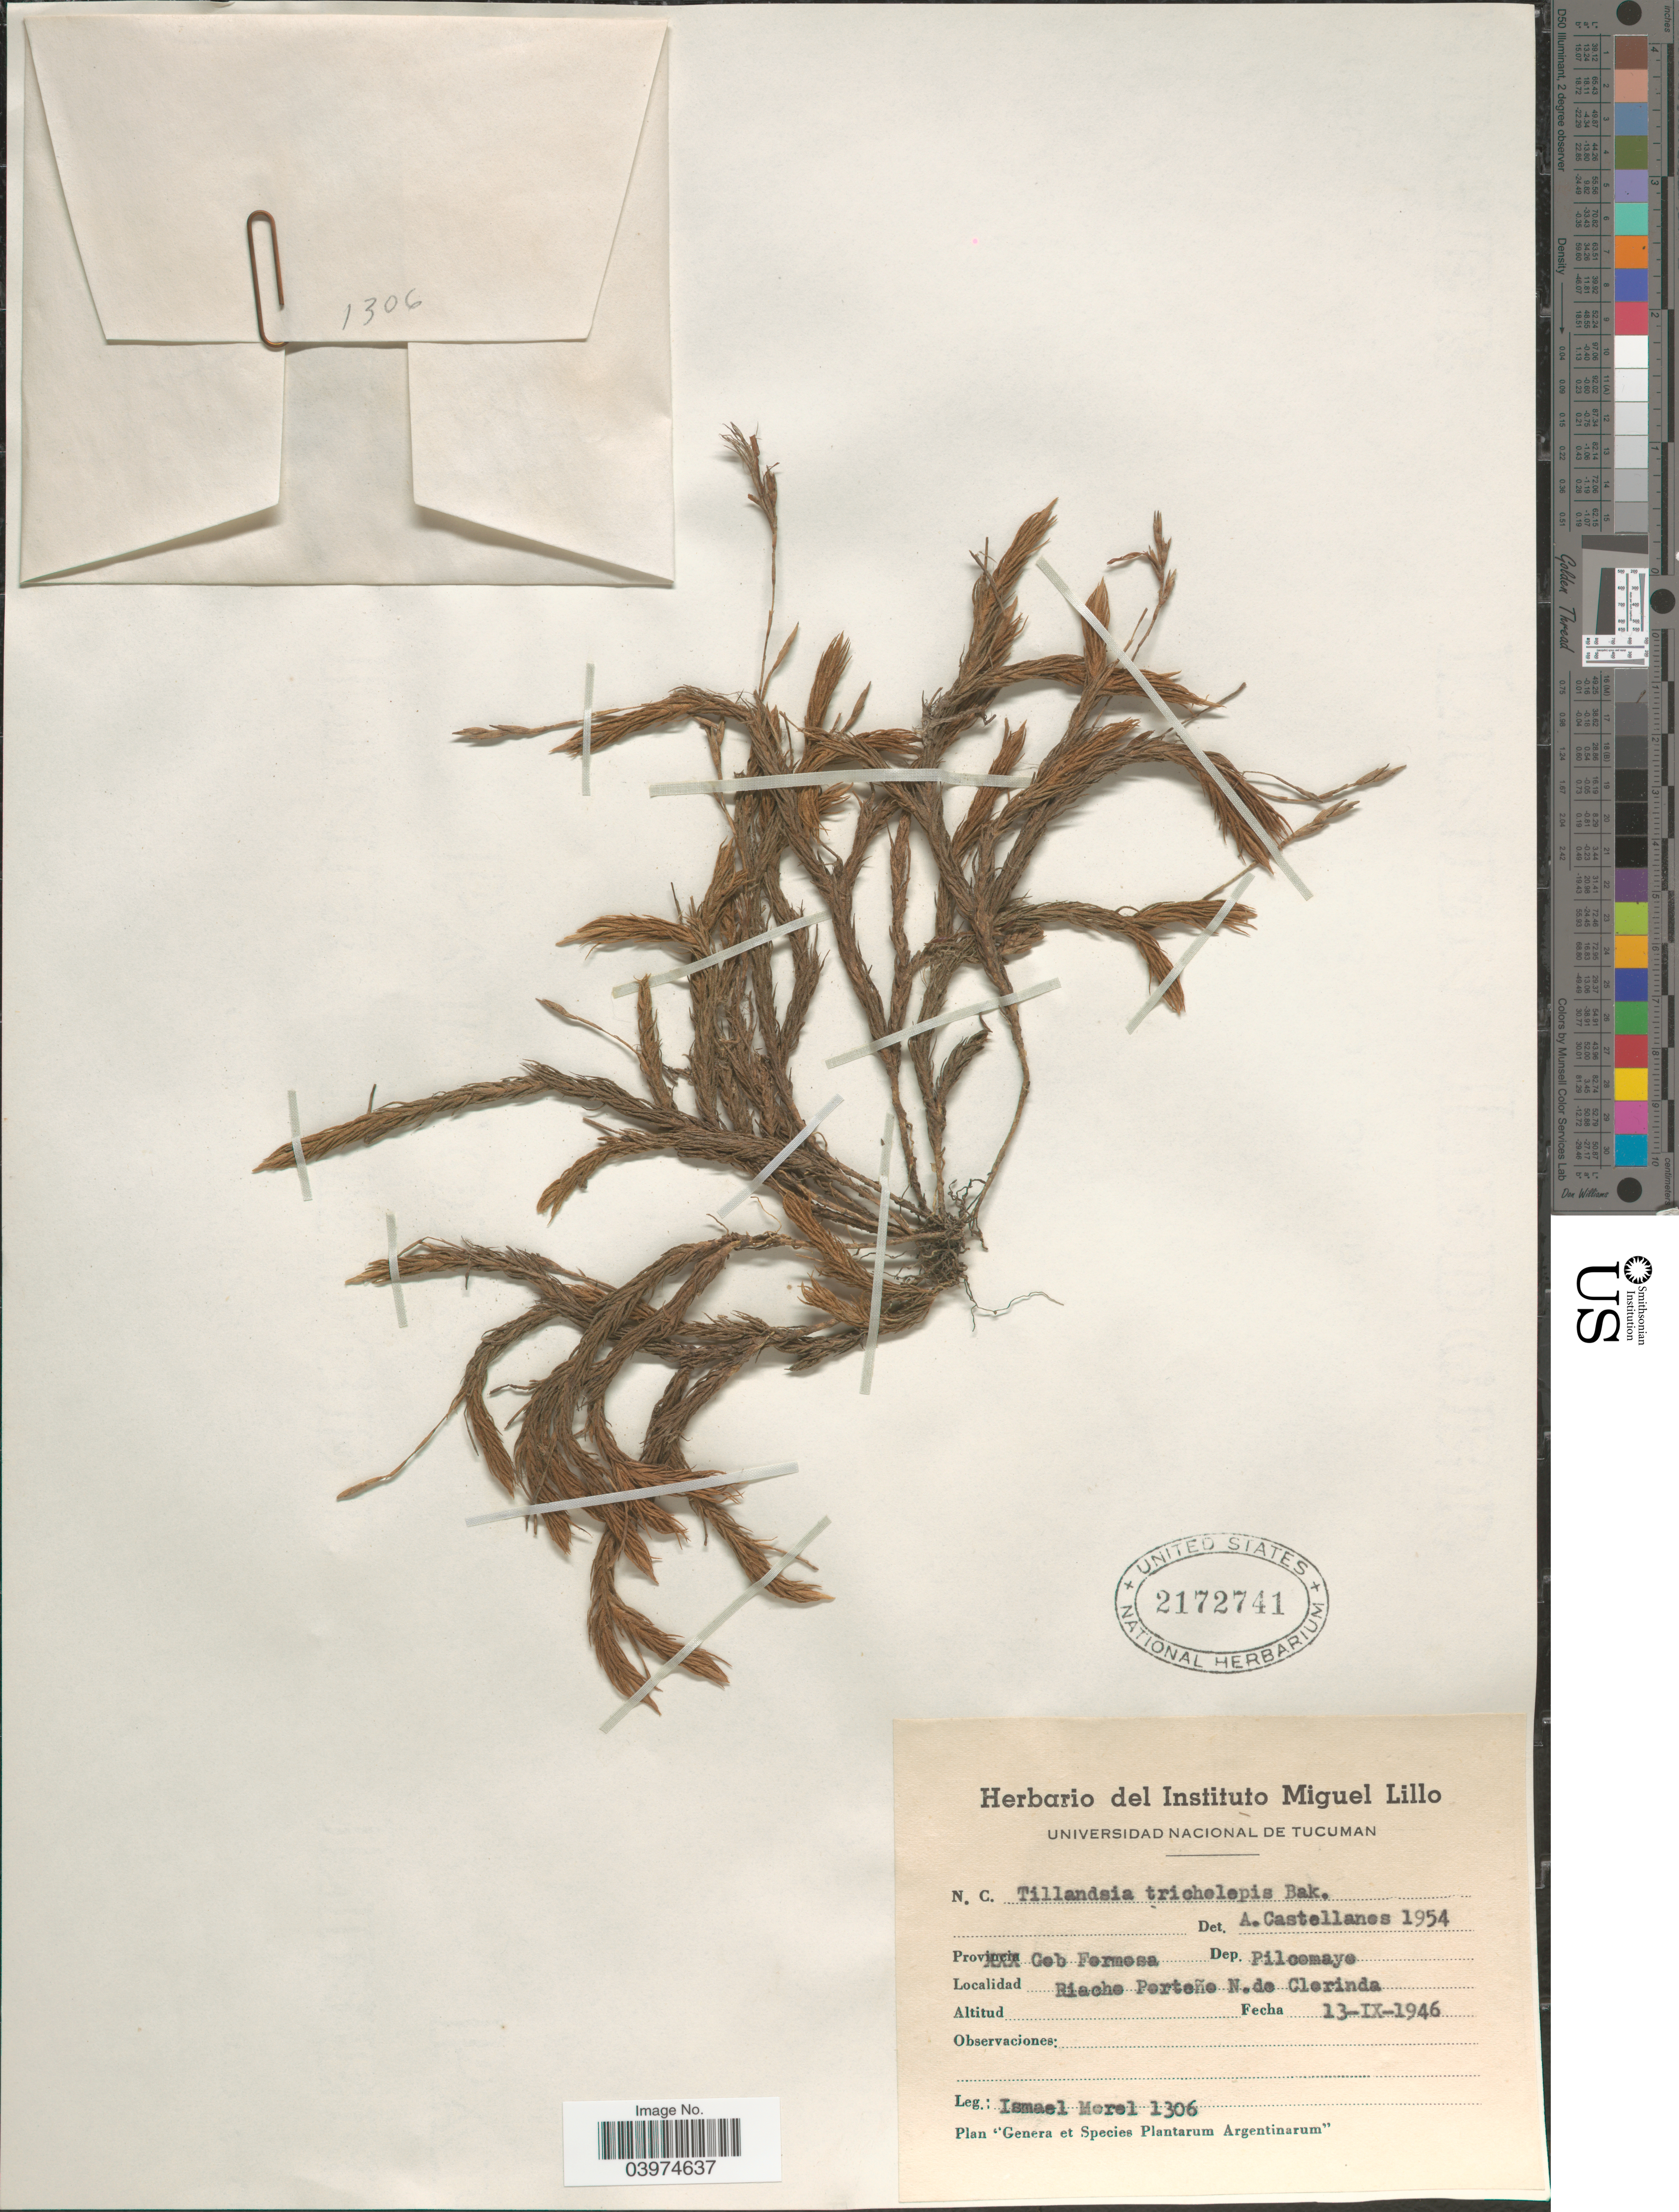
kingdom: Plantae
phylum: Tracheophyta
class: Liliopsida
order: Poales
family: Bromeliaceae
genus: Tillandsia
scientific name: Tillandsia tricholepis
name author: Baker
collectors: I. Morel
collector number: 1306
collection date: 1946-09-13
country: Argentina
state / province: Formosa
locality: Gob. Formosa. Dep. Pilcomayo. Riacho Porteño N. de Clerinda.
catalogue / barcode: US 2172741